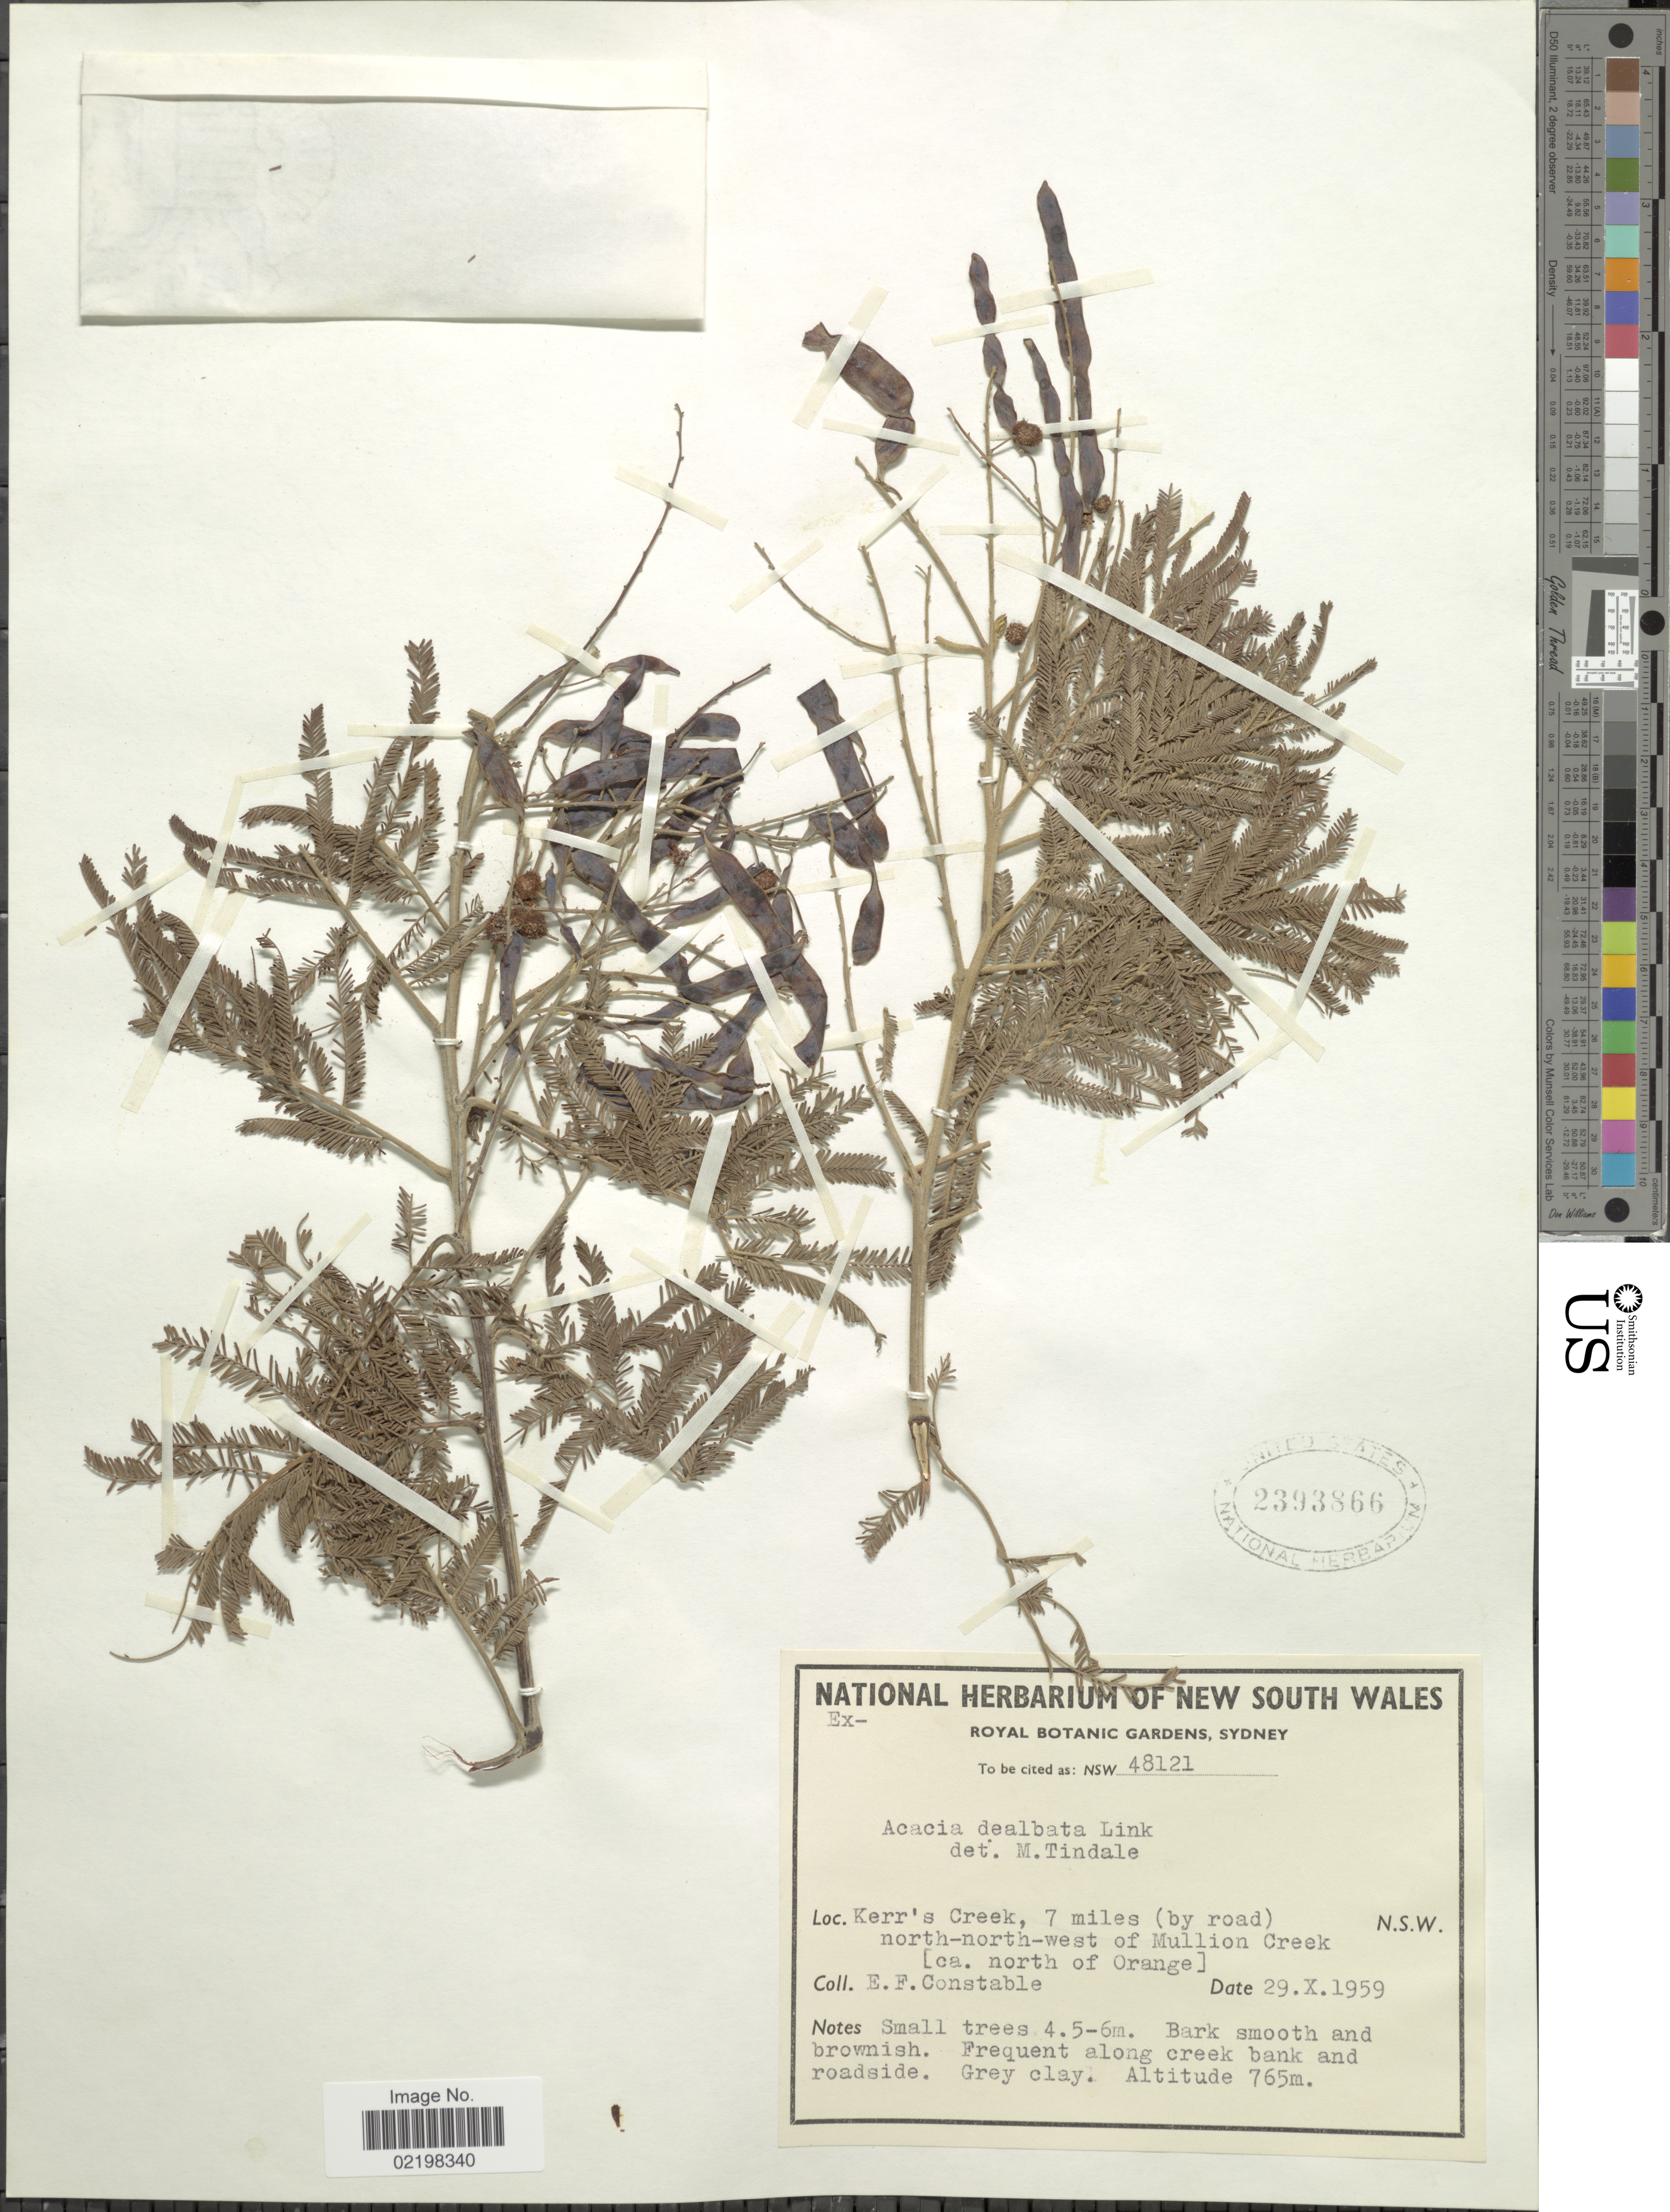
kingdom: Plantae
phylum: Tracheophyta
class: Magnoliopsida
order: Fabales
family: Fabaceae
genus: Acacia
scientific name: Acacia decurrens var. dealbata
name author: (Link) Maiden ex F. Muell.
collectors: E. F. Constable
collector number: NSW 48121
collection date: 1959-10-29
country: Australia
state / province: New South Wales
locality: Kerr's Creek, 7 miles (by road) north-north-west of Mullon Creek [ca. north of Orange], N.S.W.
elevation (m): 765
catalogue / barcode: US 2393866